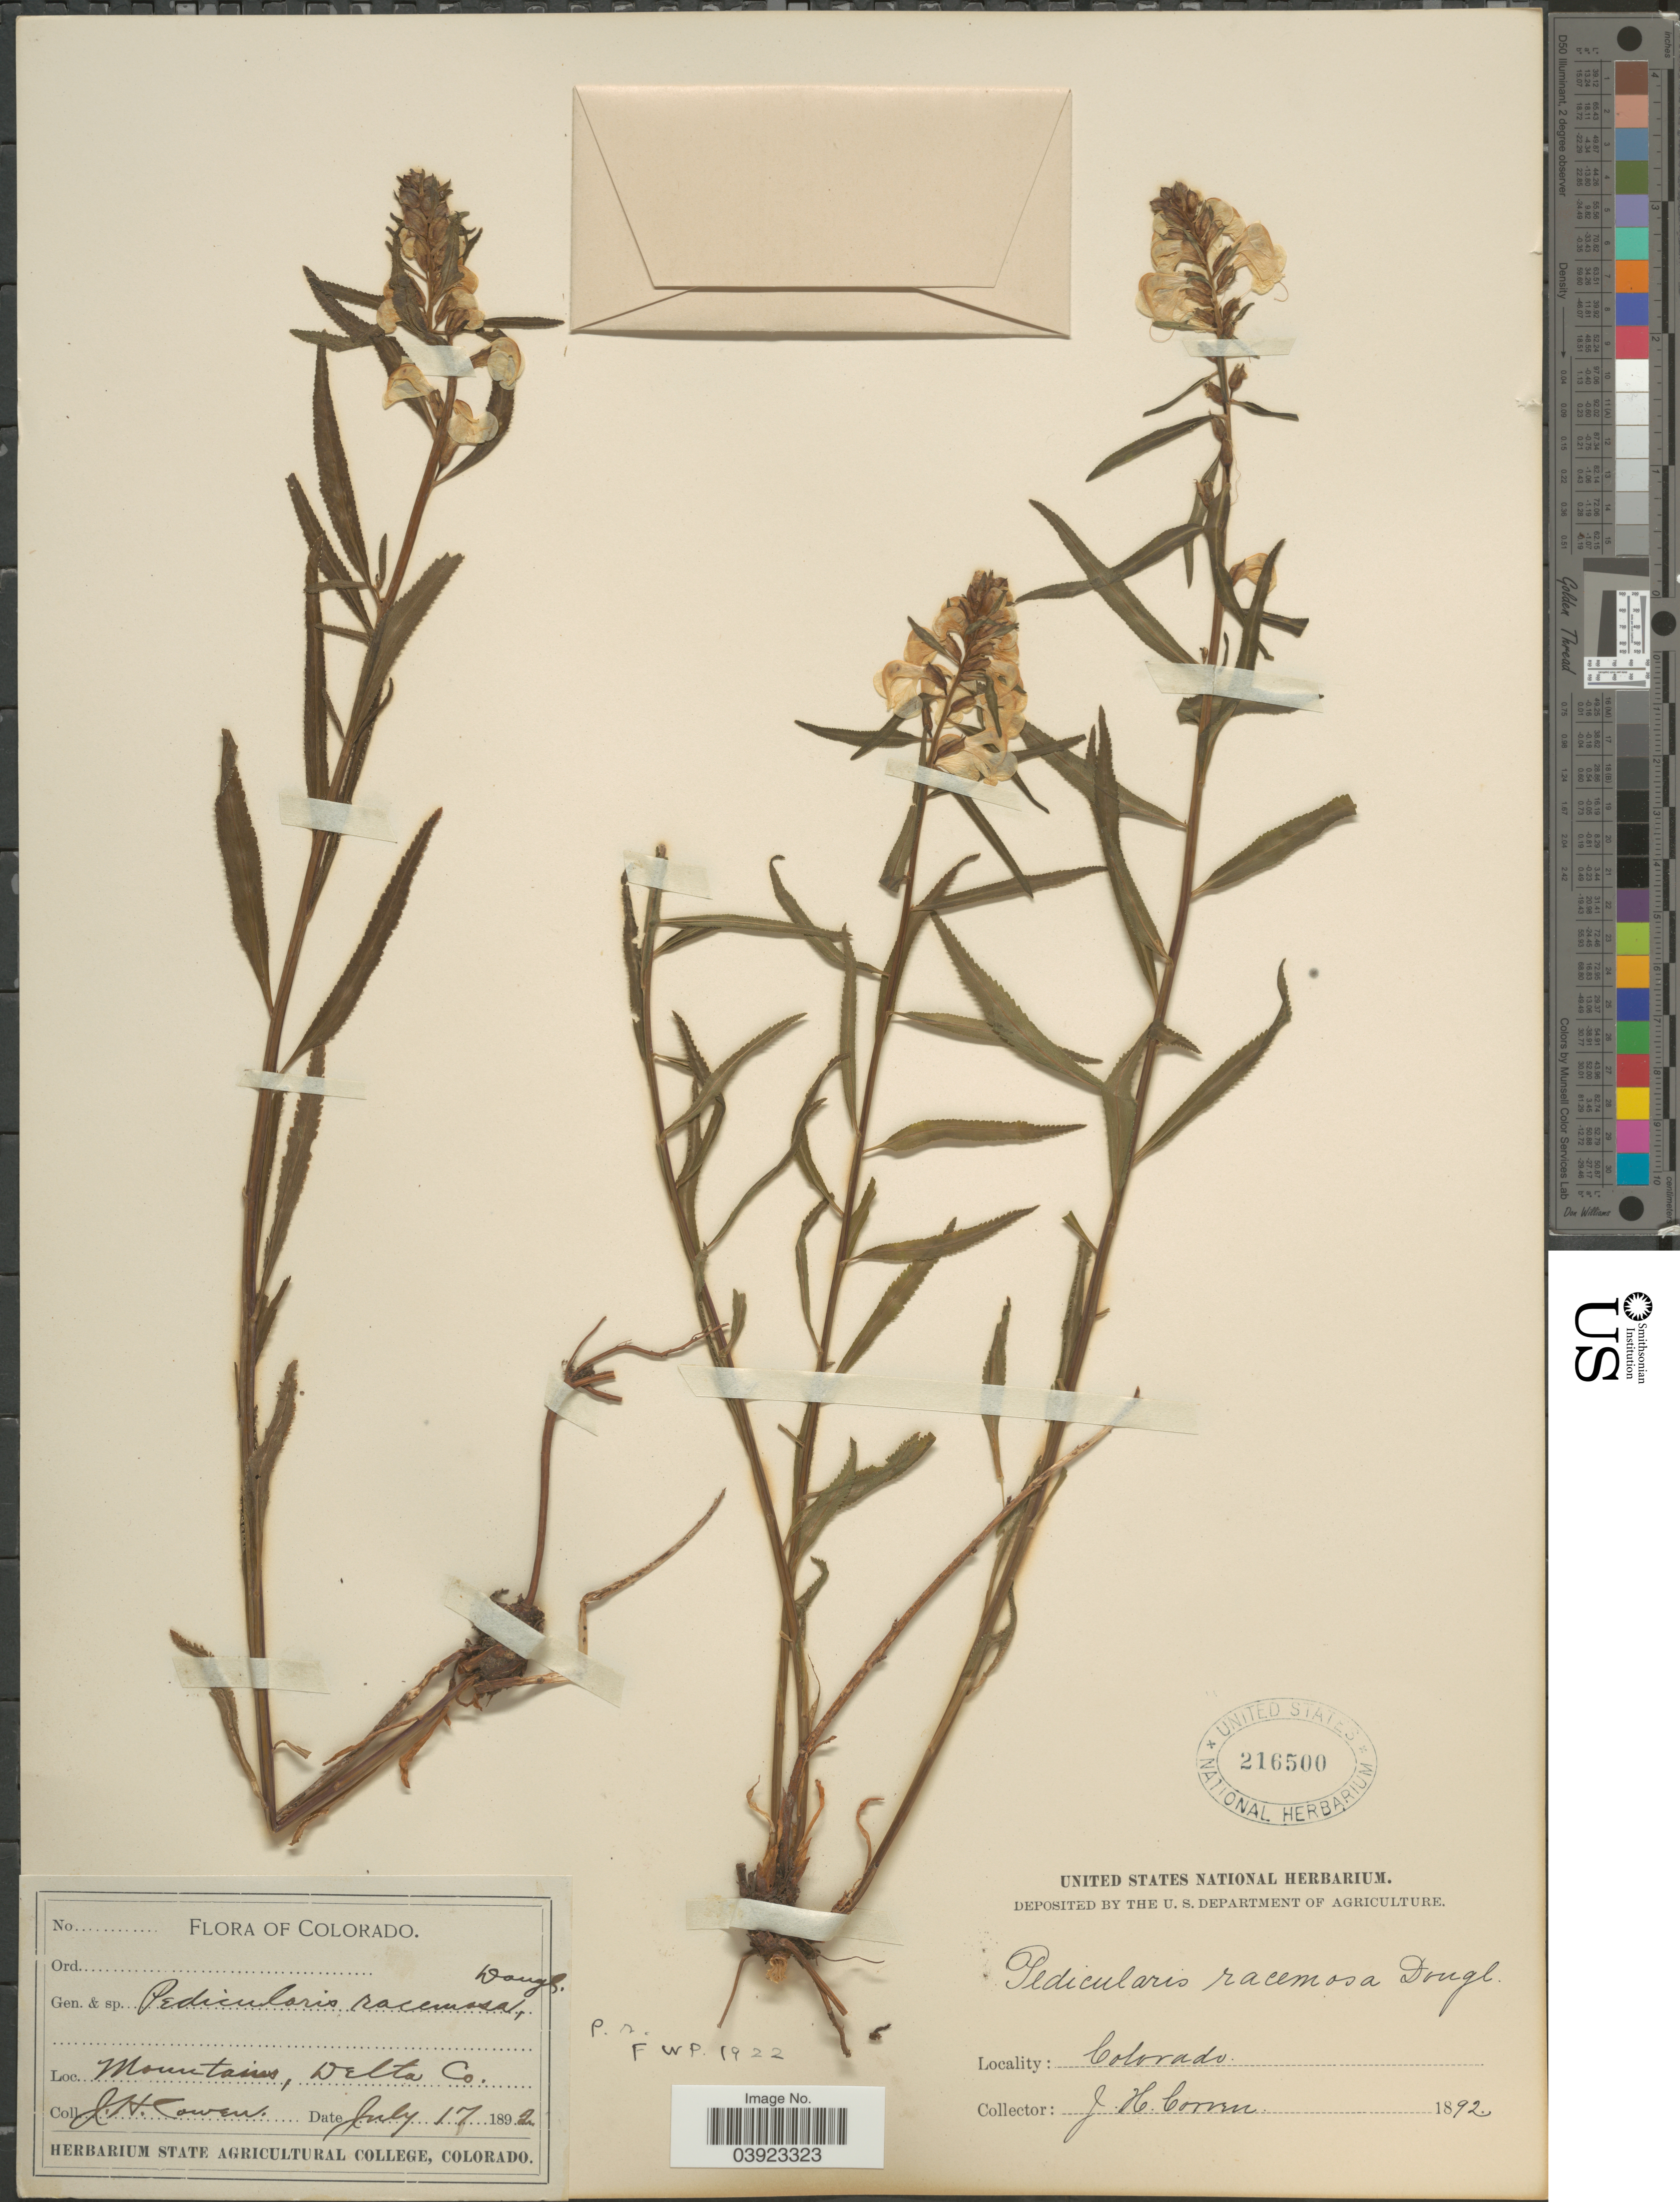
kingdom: Plantae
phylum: Tracheophyta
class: Magnoliopsida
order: Lamiales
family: Orobanchaceae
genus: Pedicularis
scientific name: Pedicularis racemosa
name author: Douglas ex Benth.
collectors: J. H. Cowen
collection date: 1892-07-17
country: United States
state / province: Colorado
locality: Mountains, Delta Co.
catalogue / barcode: US 216500